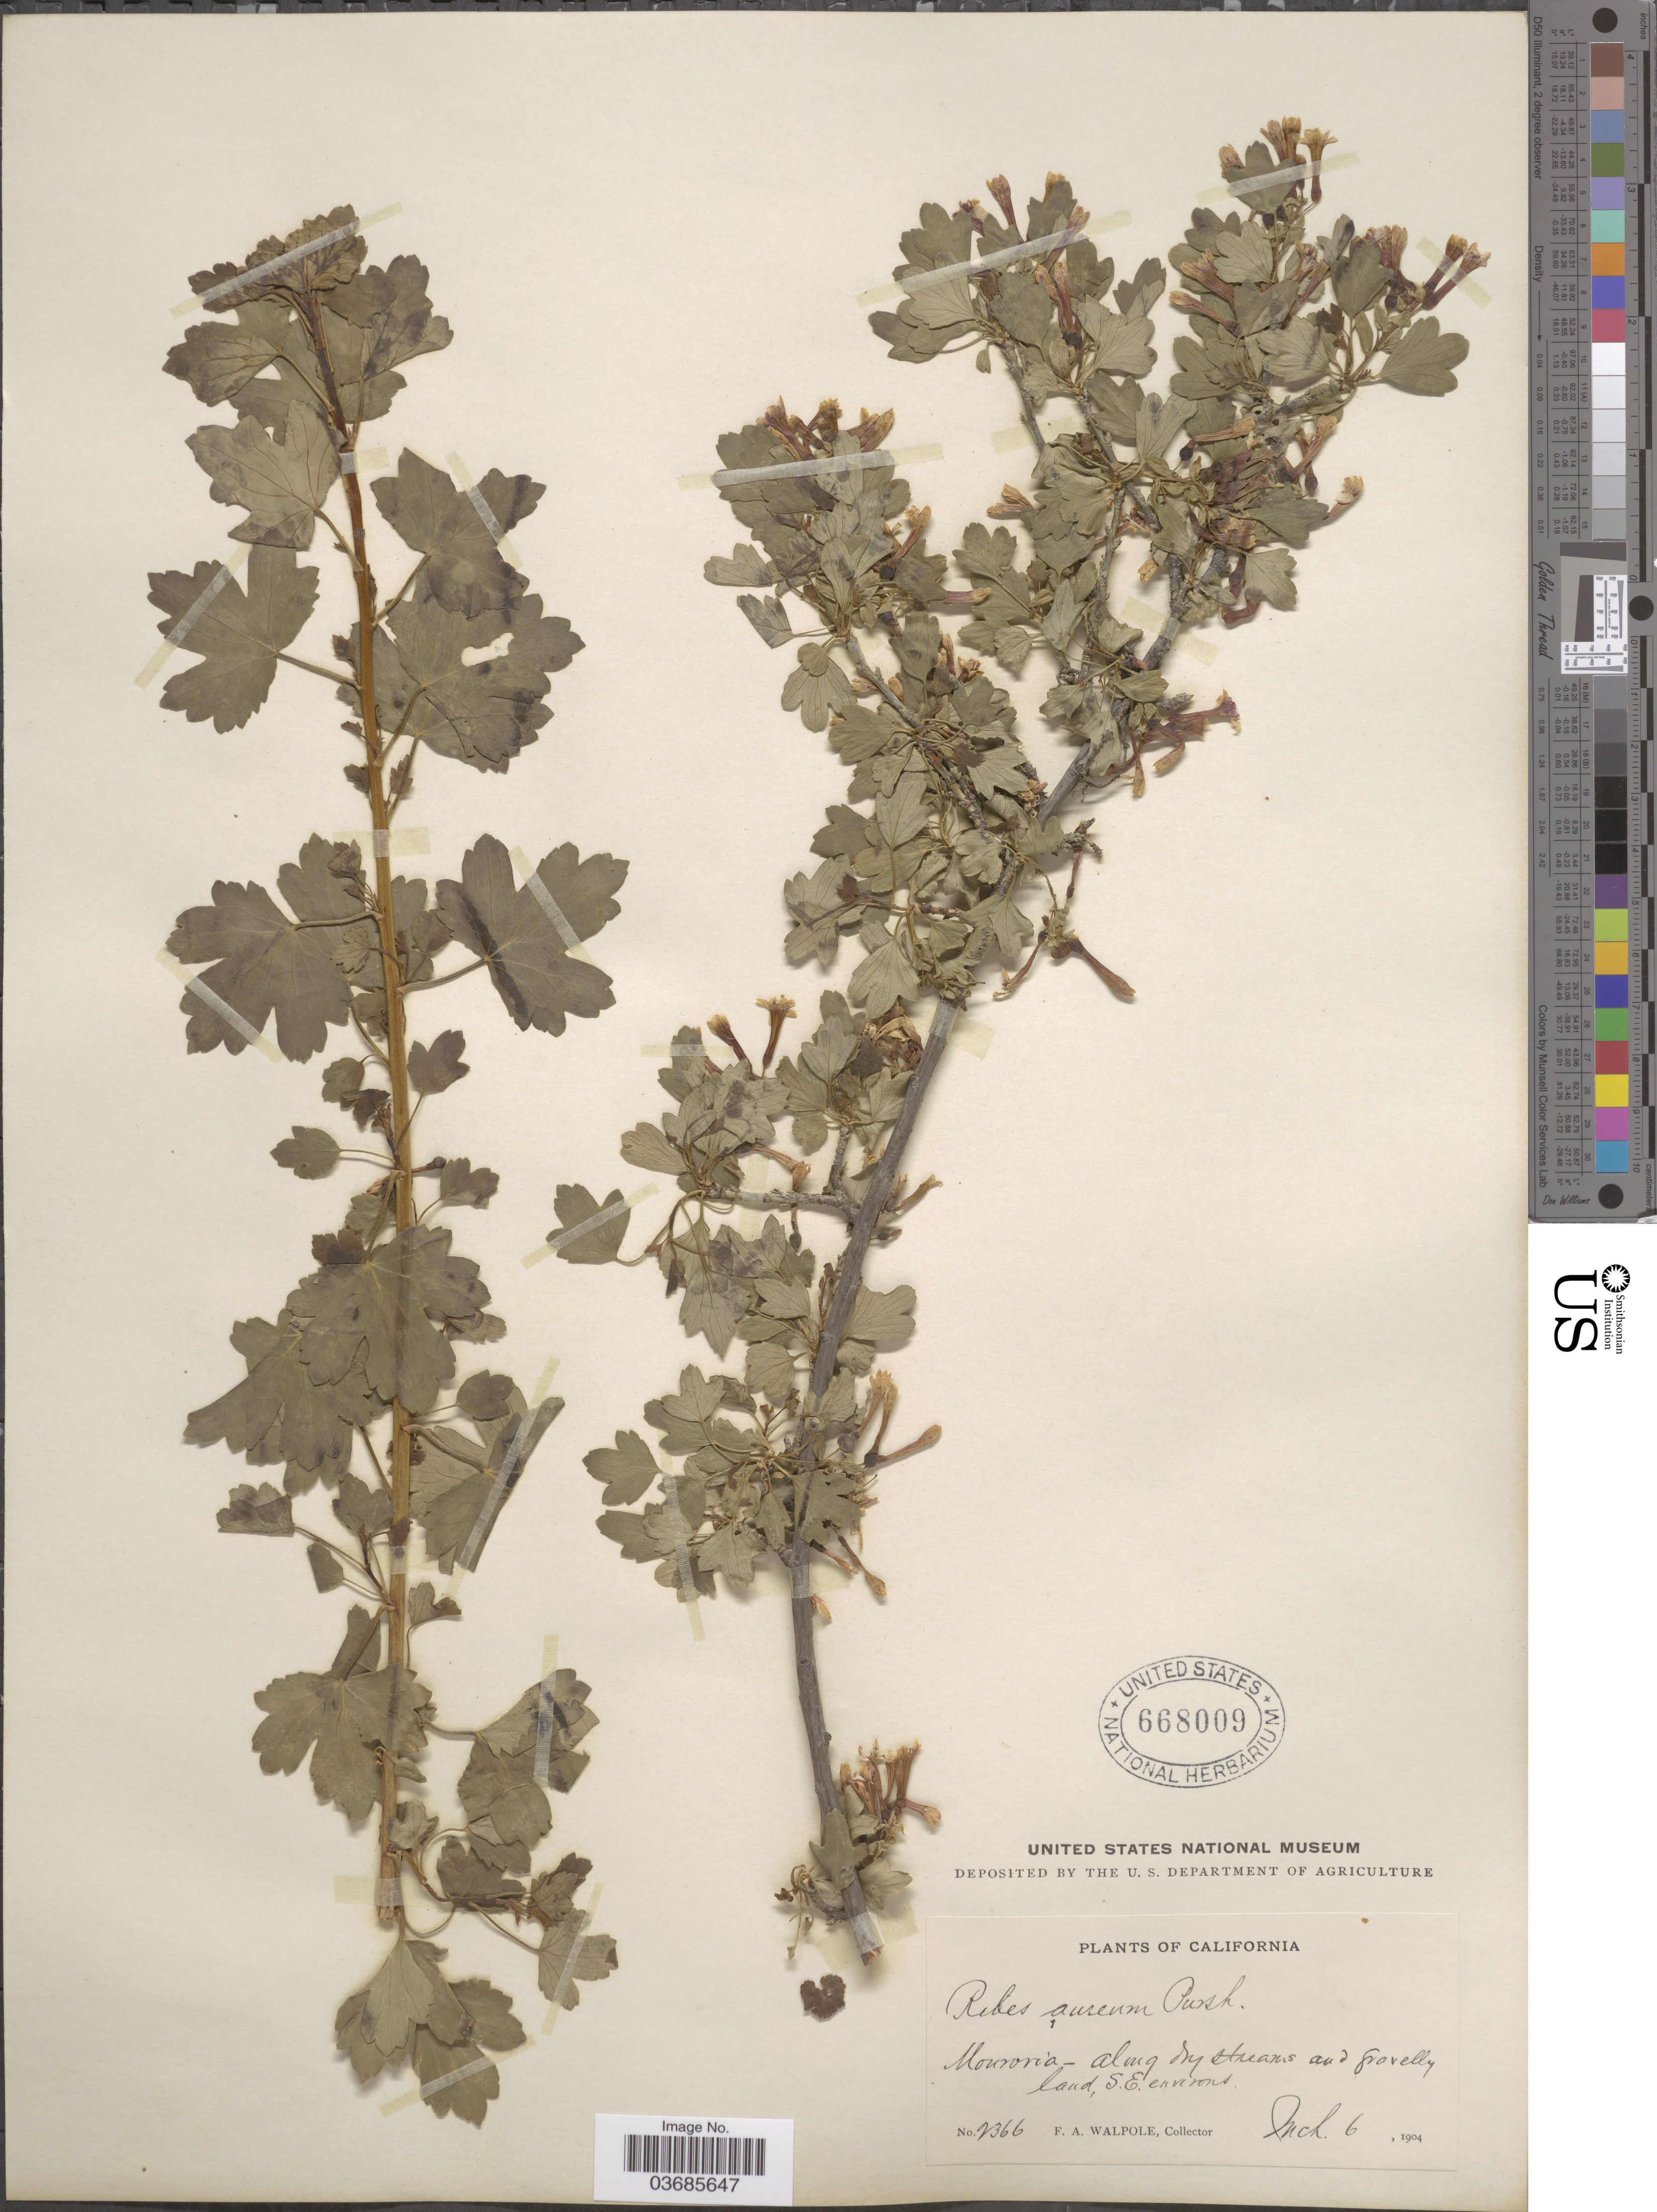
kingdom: Plantae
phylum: Tracheophyta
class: Magnoliopsida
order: Saxifragales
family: Grossulariaceae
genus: Ribes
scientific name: Ribes aureum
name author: Pursh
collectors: F. Walpole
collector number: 2366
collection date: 1904-03-06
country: United States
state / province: California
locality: Monrovia- along dry streams and gravelly land, S.E. environs.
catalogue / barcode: US 668009